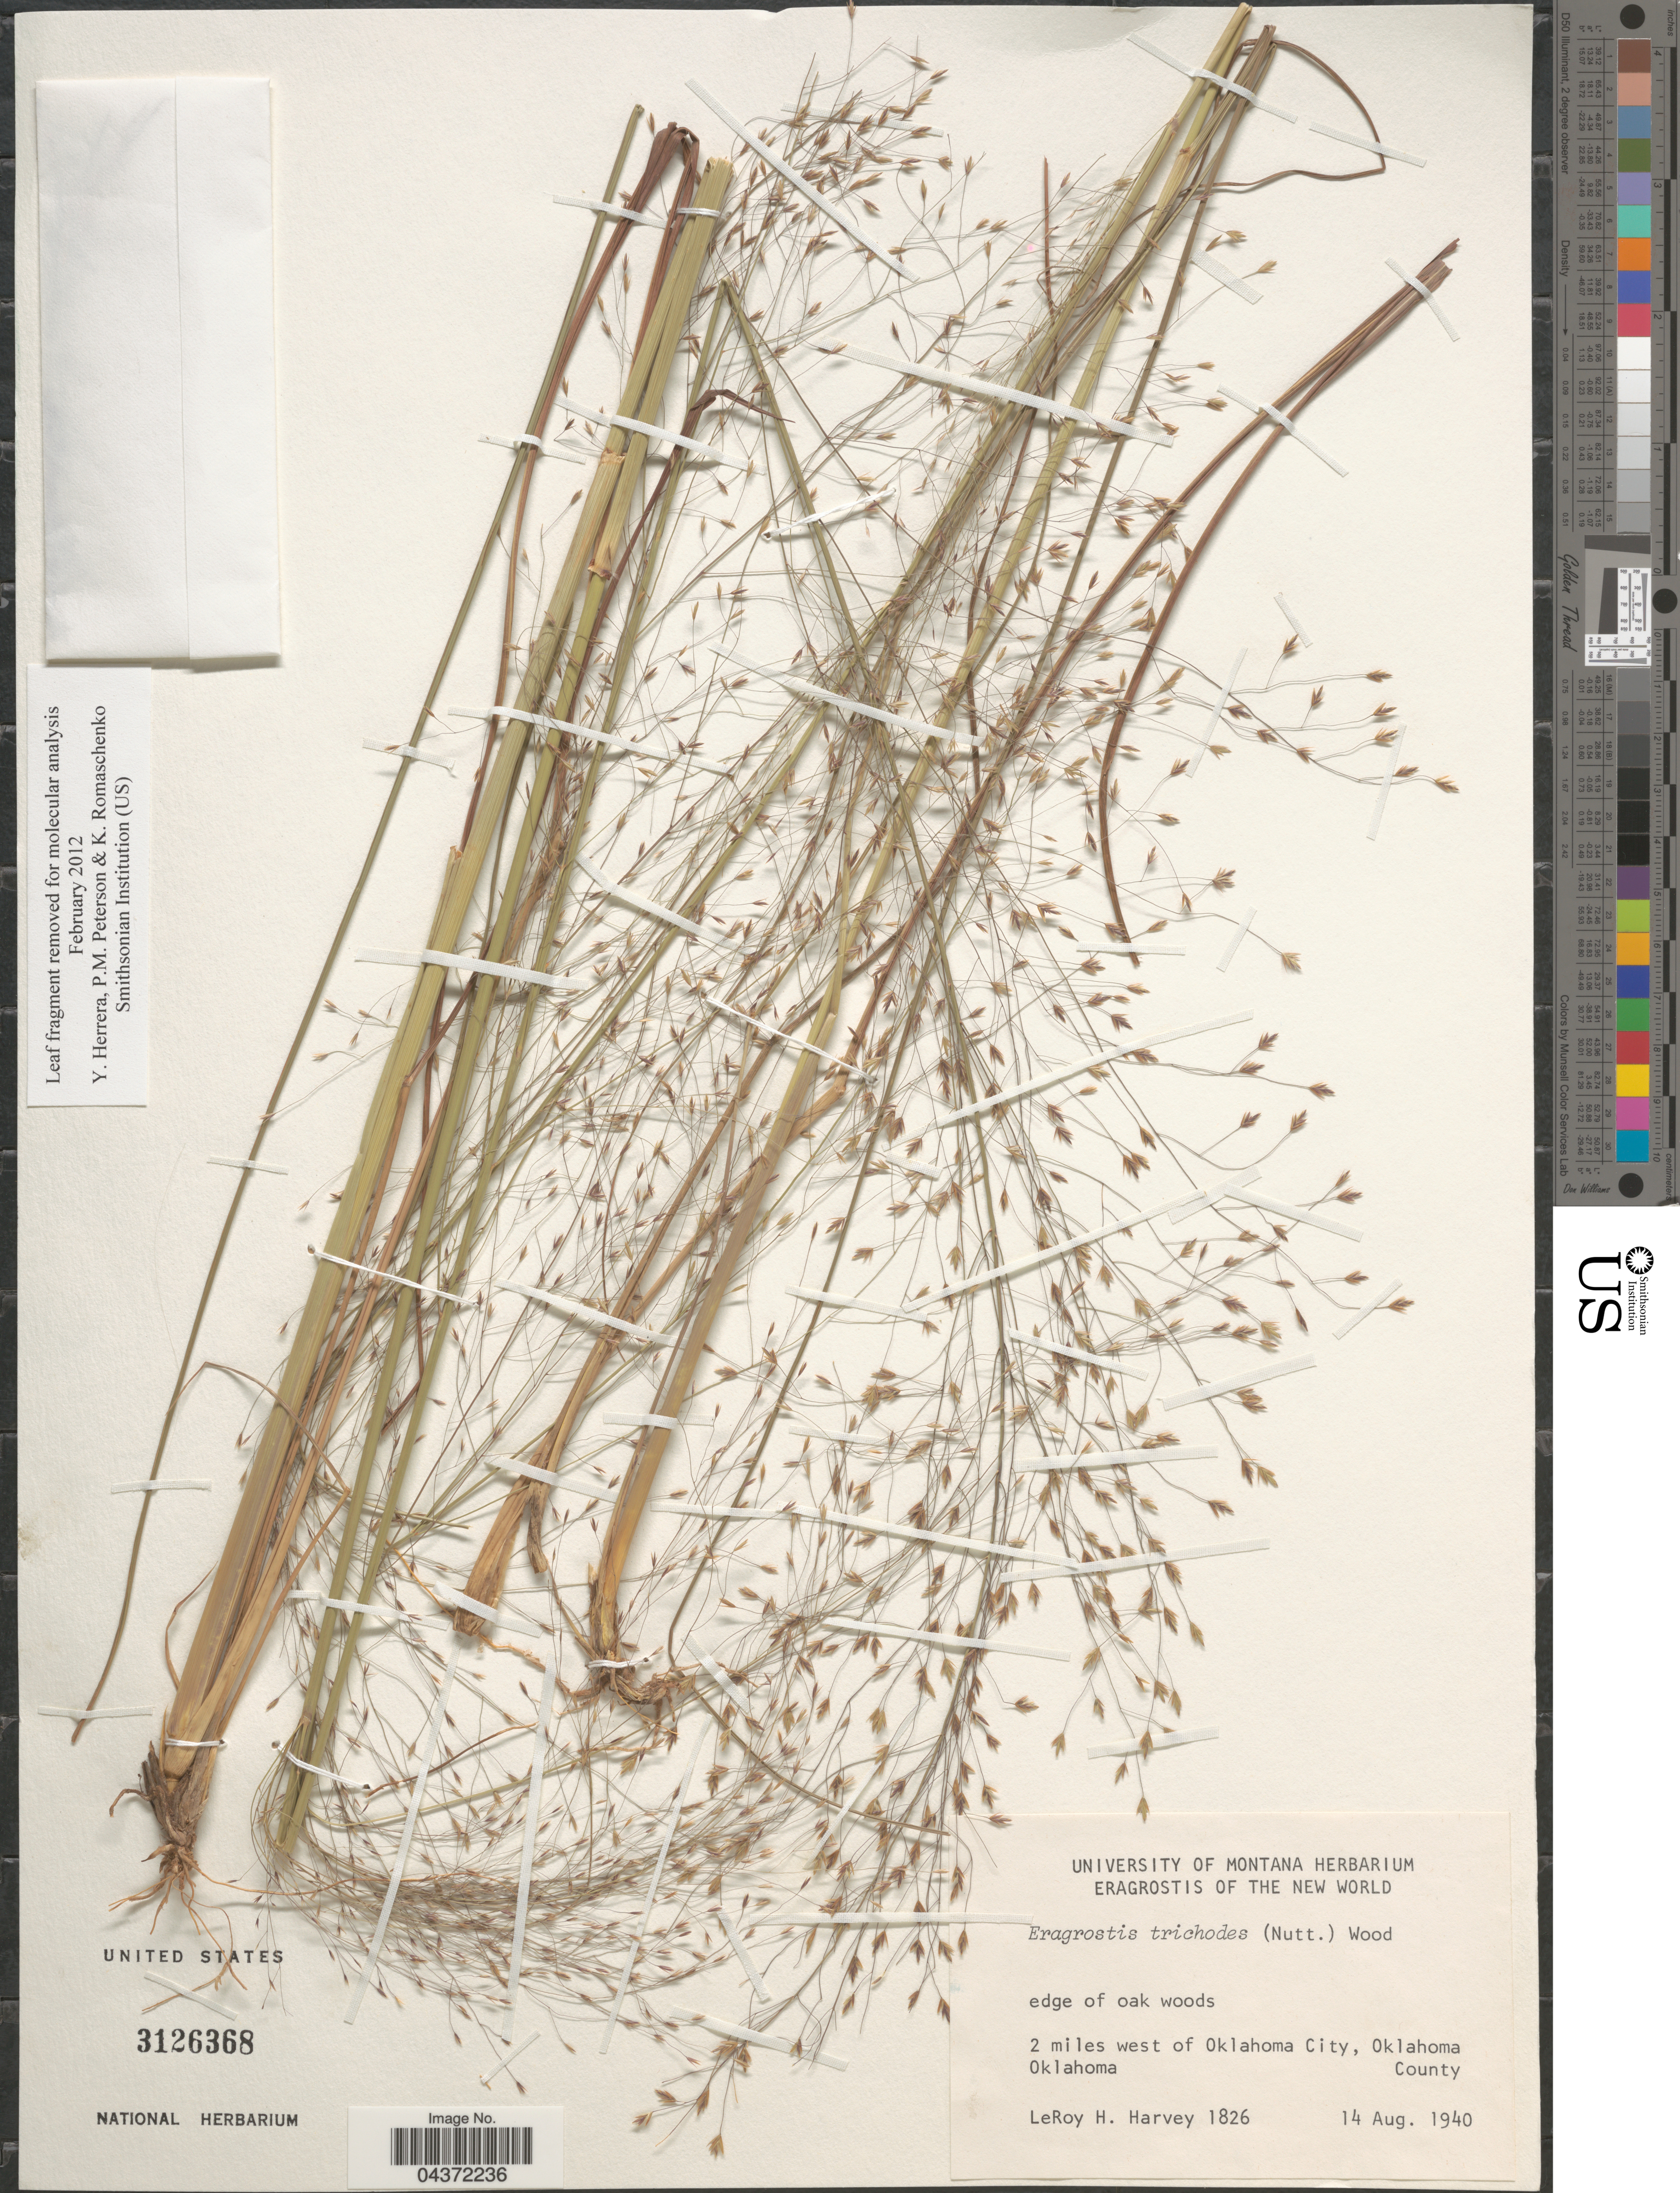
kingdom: Plantae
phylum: Tracheophyta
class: Liliopsida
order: Poales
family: Poaceae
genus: Eragrostis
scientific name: Eragrostis trichodes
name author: (Nutt.) Alph. Wood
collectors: L. H. Harvey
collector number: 1826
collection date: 1940-08-14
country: United States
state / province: Oklahoma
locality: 2 miles west of Oklahoma City, Oklahoma County.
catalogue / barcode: US 3126368